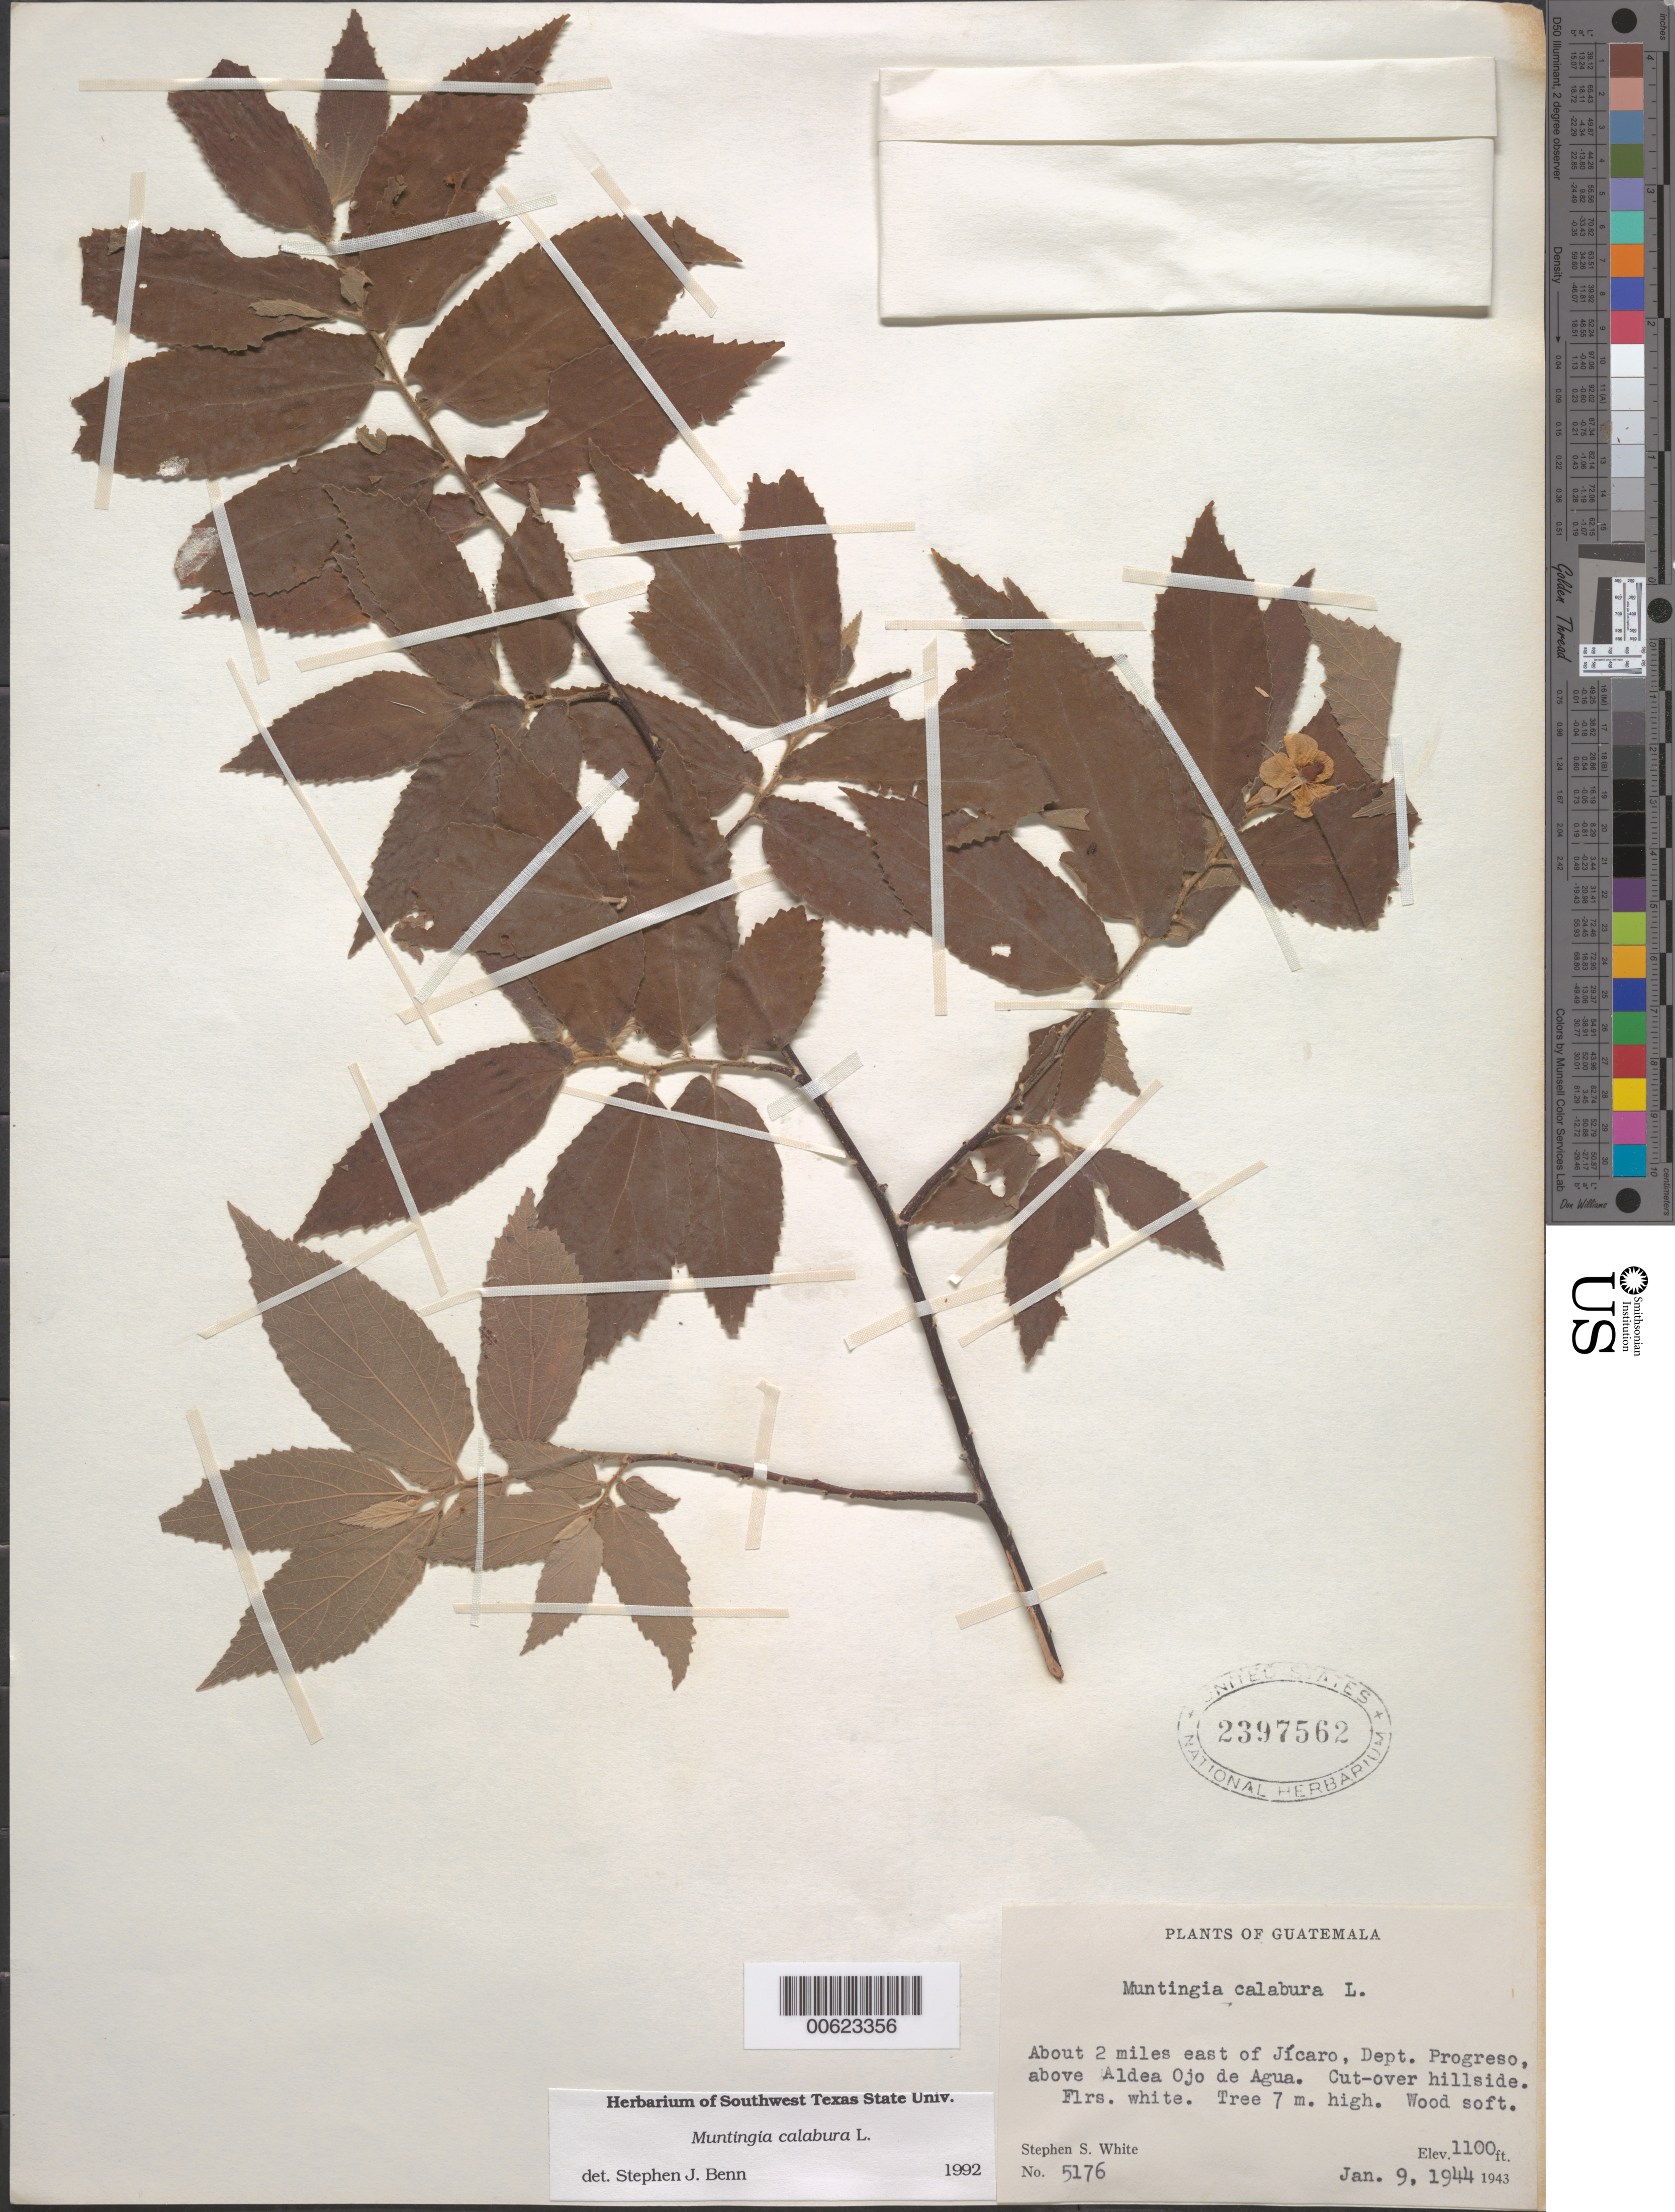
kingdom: Plantae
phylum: Tracheophyta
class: Magnoliopsida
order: Malvales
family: Muntingiaceae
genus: Muntingia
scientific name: Muntingia calabura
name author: L.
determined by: Benn, S. J.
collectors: S. S. White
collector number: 5176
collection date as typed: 09 Jan 1944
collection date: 1944-01-09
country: Guatemala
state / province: El Progreso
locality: About 2 miles E of Jícaro, above Aldea Ojo de Agua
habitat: Cut-over hillside.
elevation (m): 335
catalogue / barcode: US 2397562